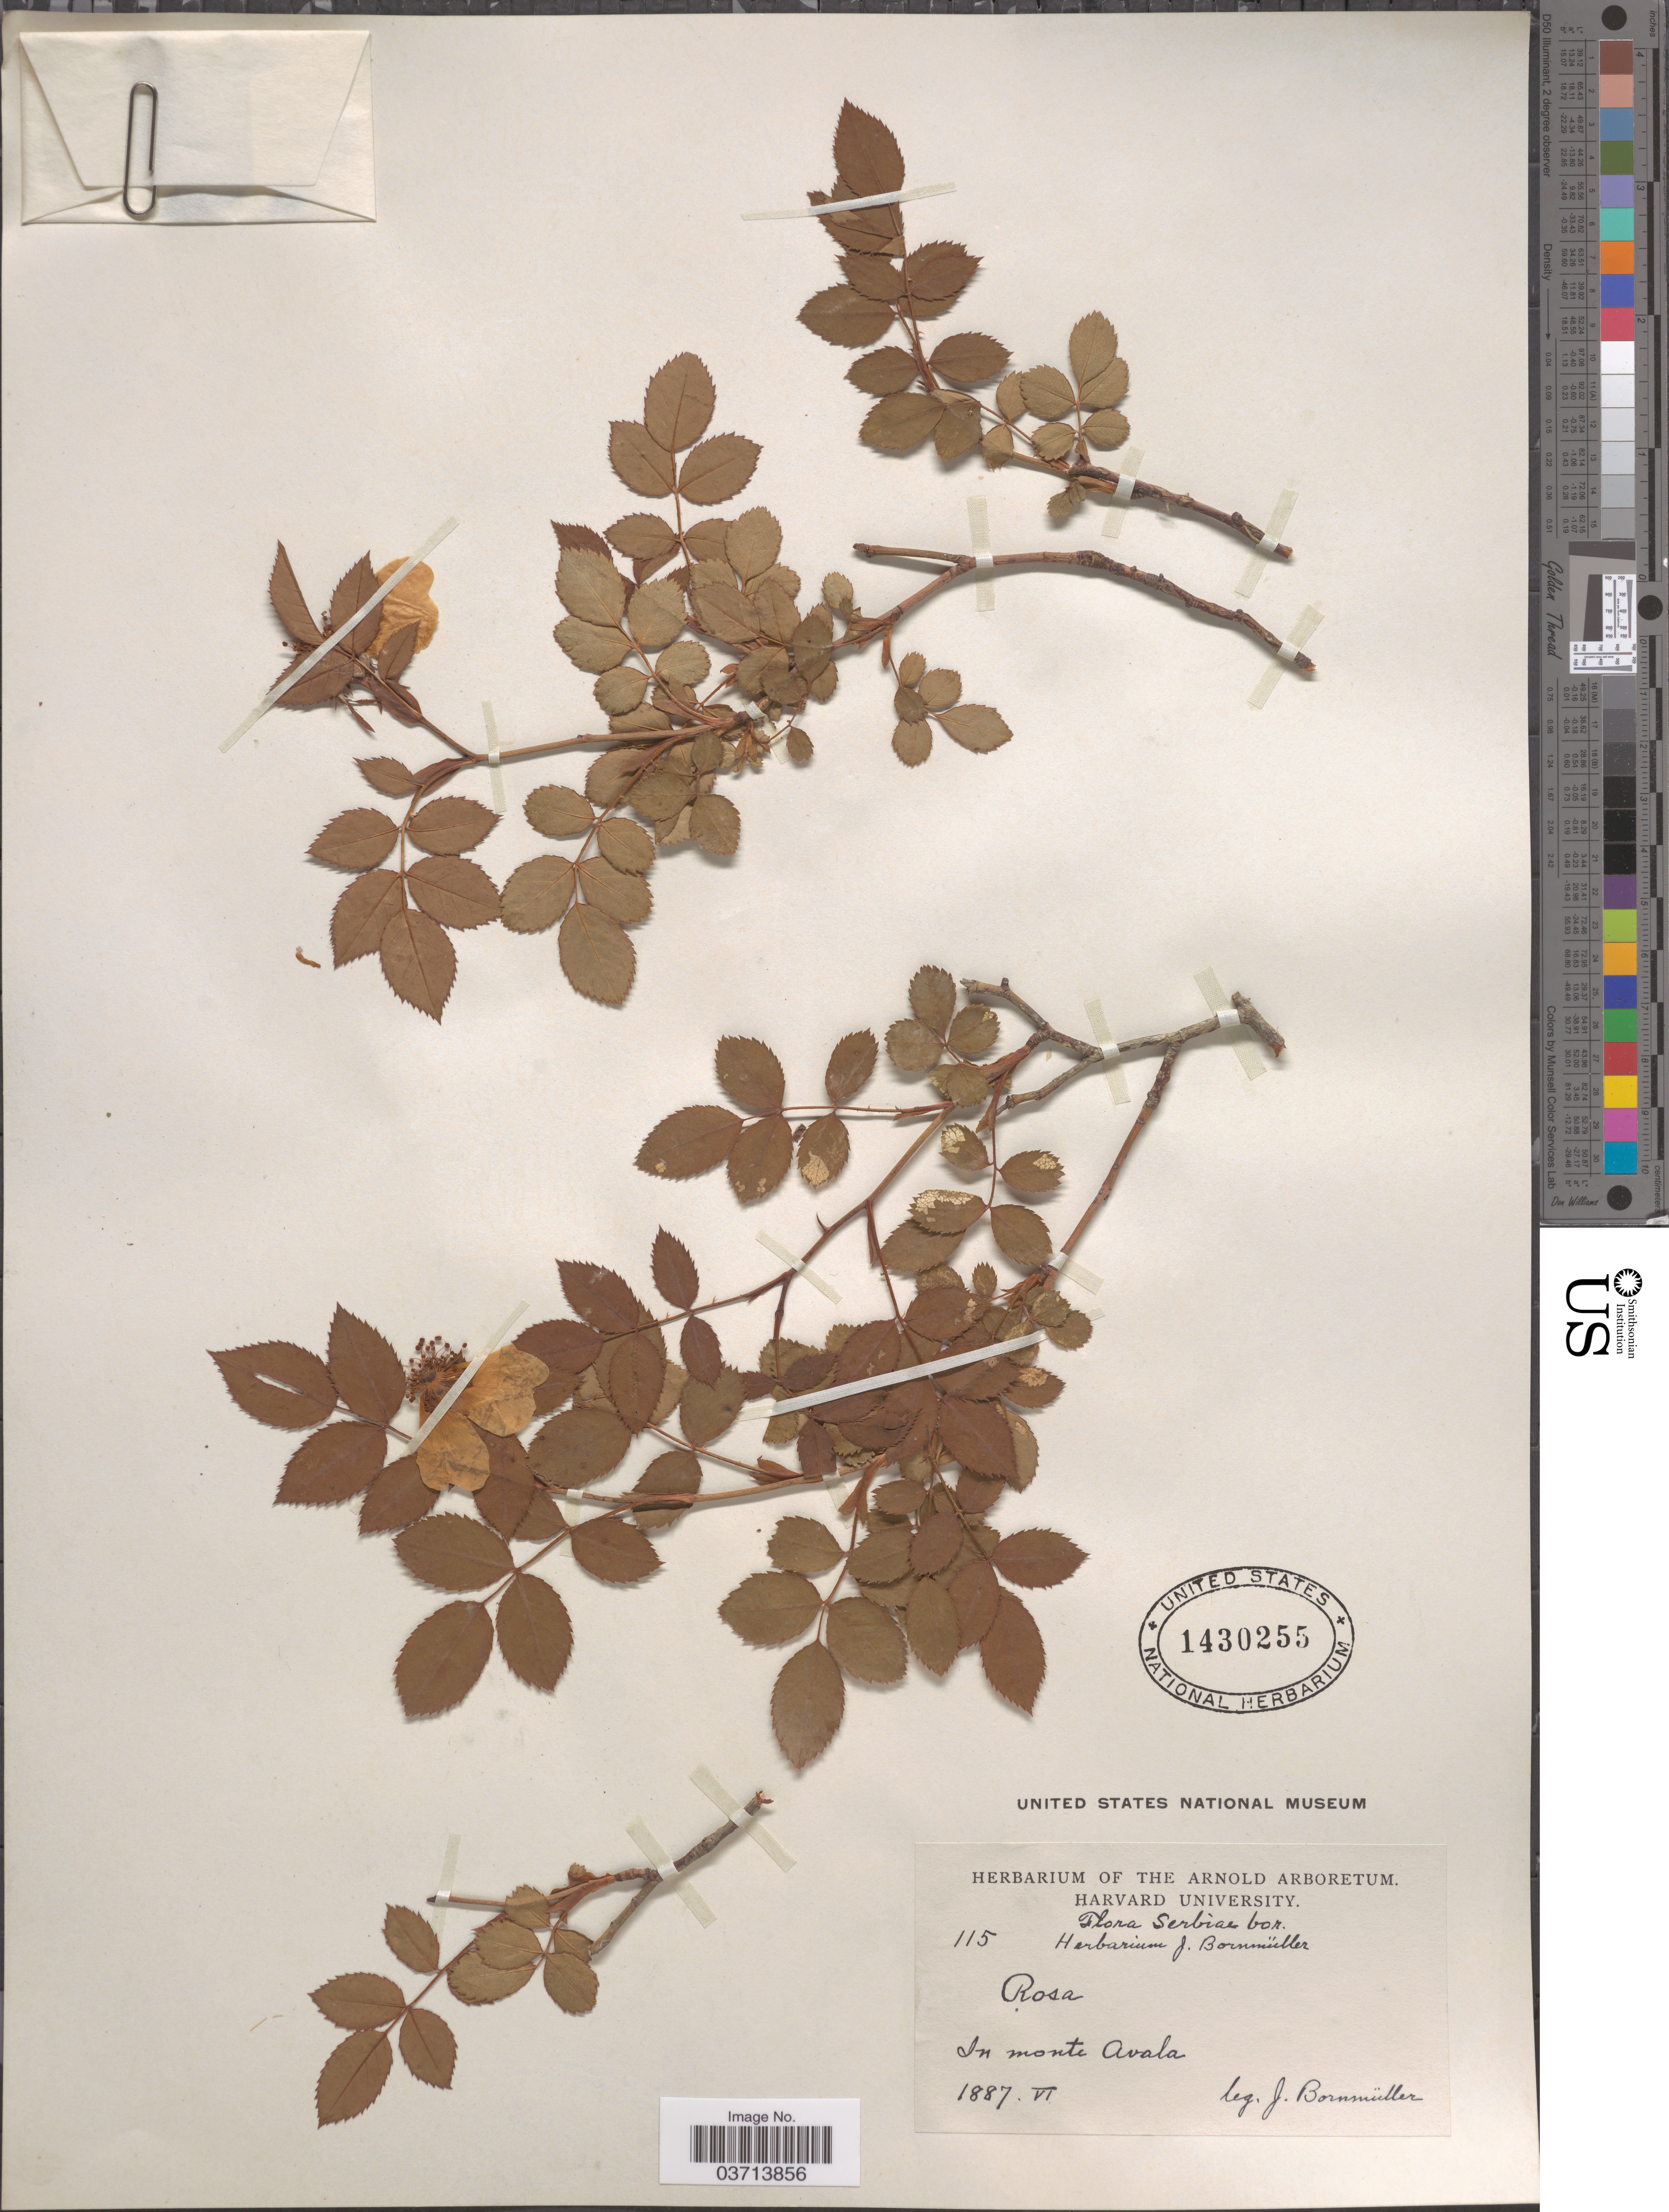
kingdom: Plantae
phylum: Tracheophyta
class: Magnoliopsida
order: Rosales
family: Rosaceae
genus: Rosa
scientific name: Rosa sp.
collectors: J. Bornmüller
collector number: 115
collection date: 1887-06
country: Serbia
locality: Serbia bor. In monte Avala.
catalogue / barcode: US 1430255